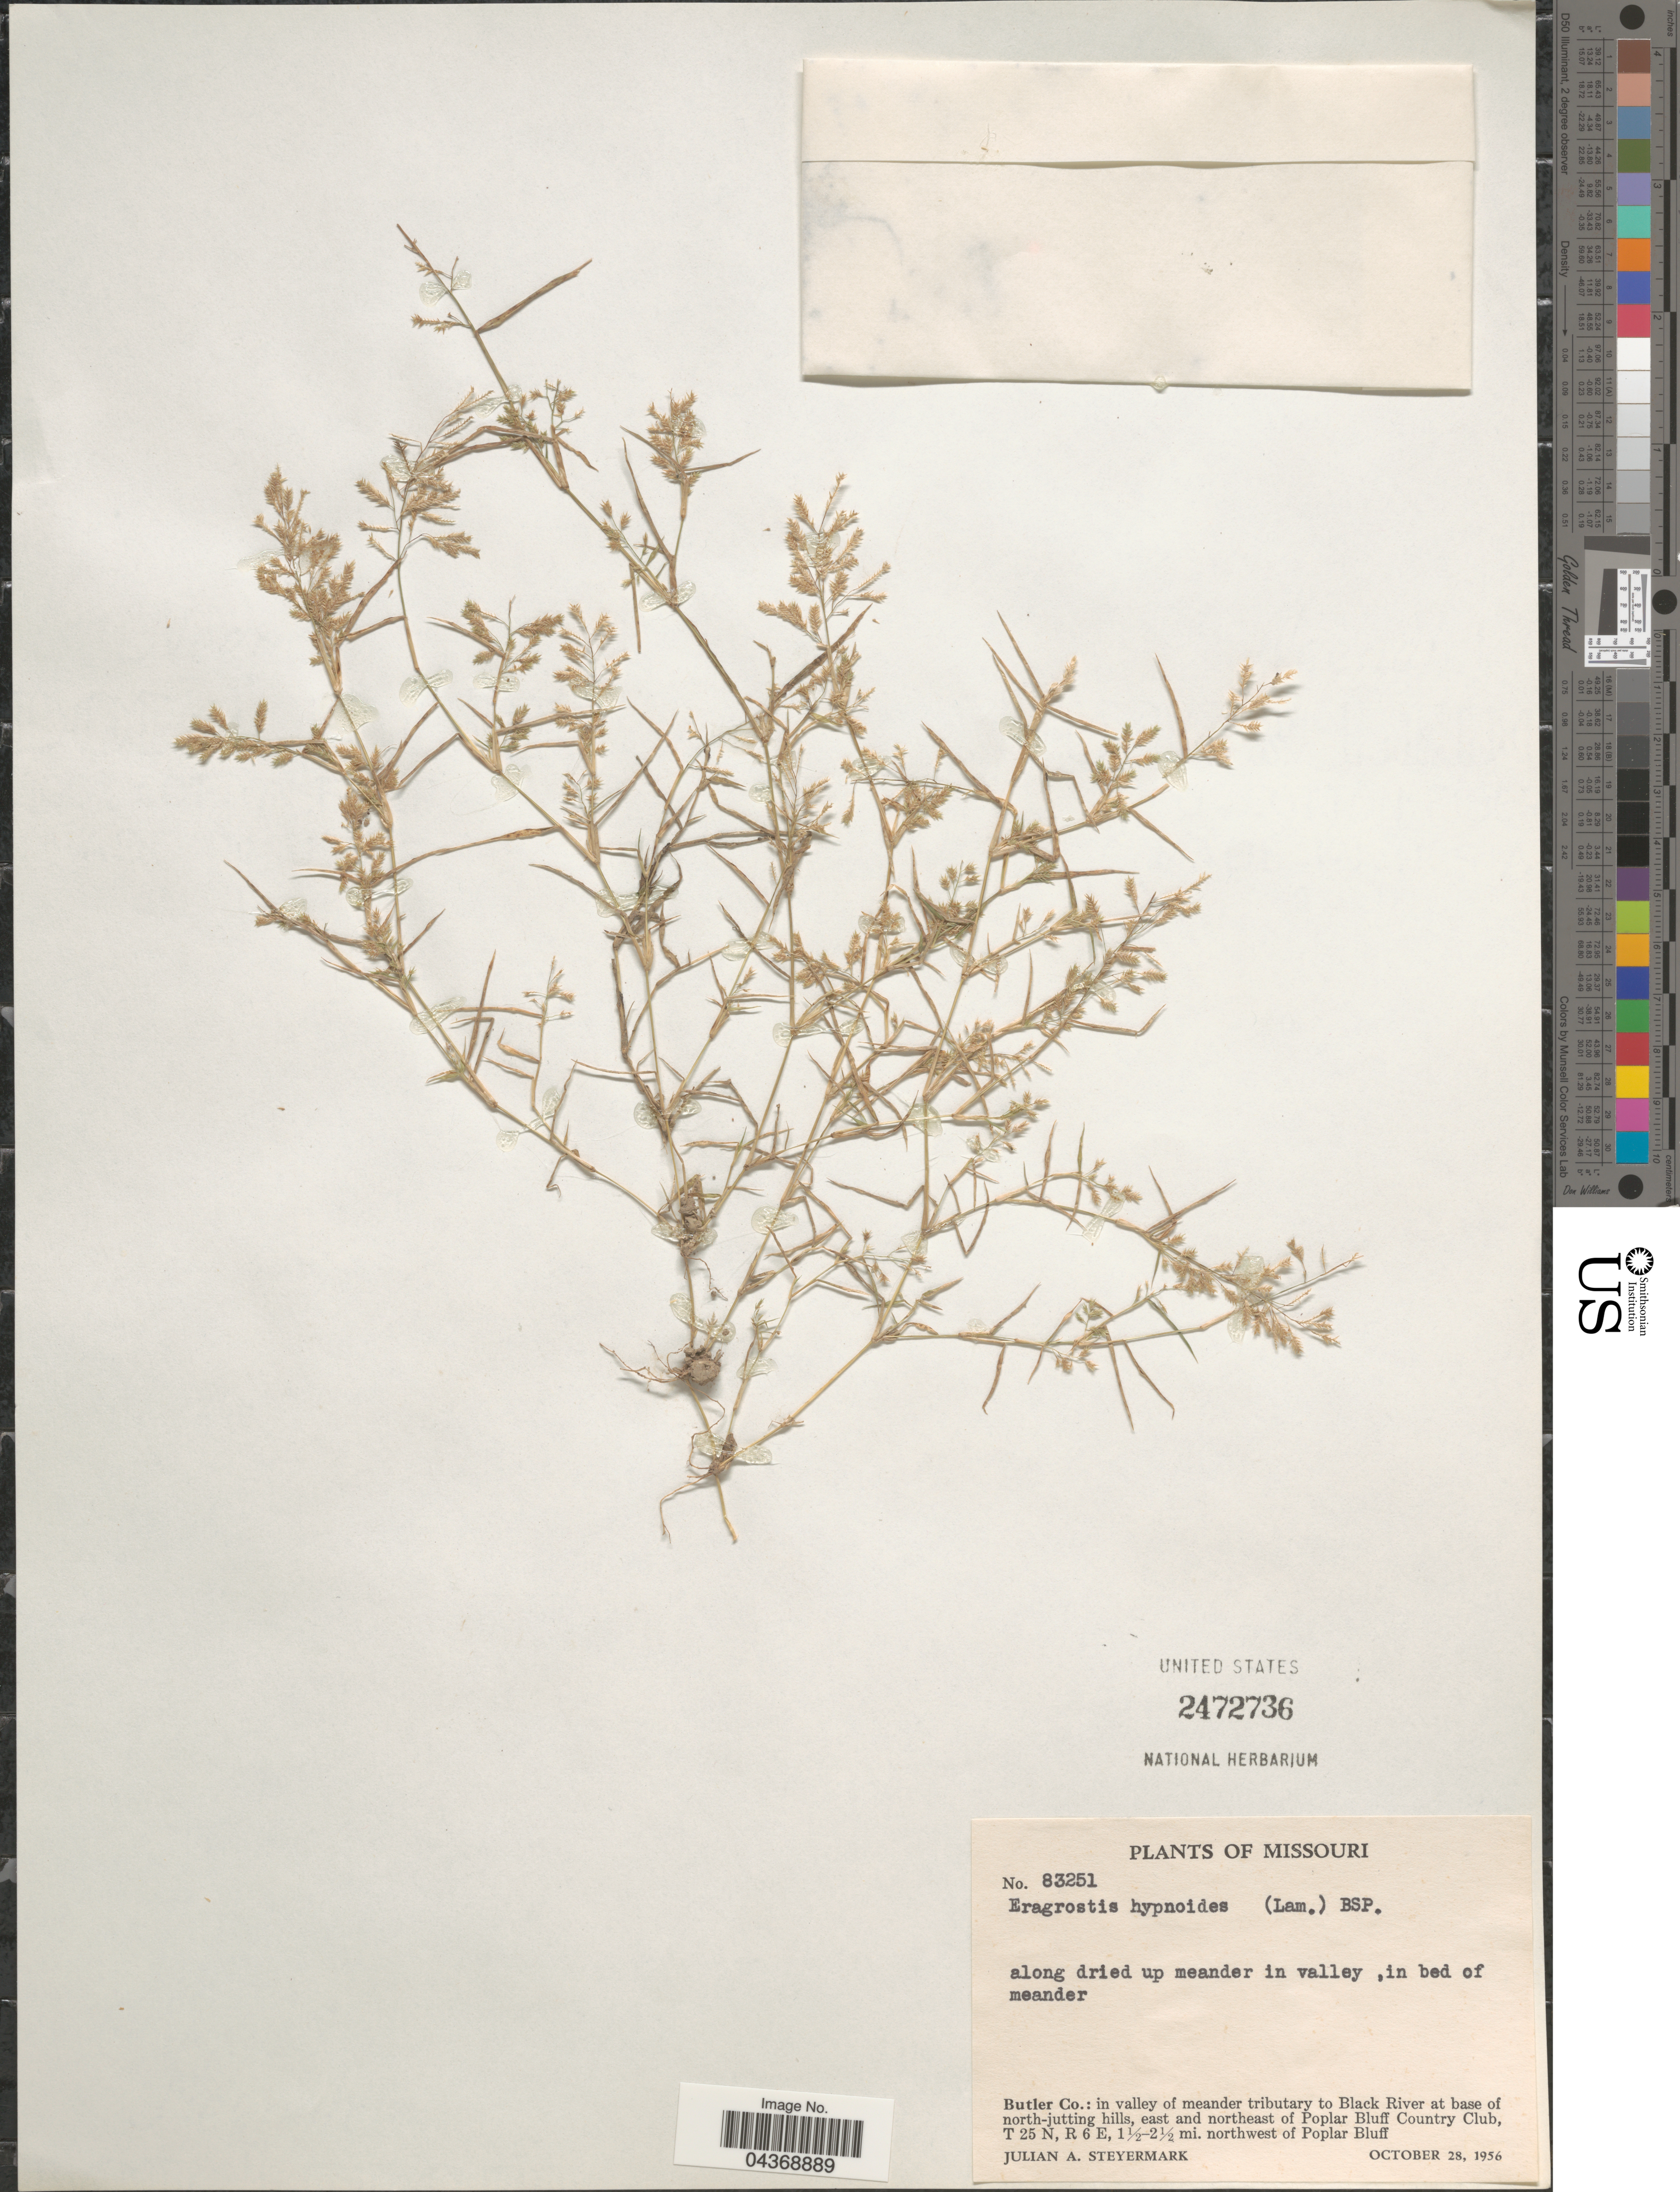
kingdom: Plantae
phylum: Tracheophyta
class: Liliopsida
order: Poales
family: Poaceae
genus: Eragrostis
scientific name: Eragrostis hypnoides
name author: (Lam.) Britton, Stearns & Poggenb.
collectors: J. Steyermark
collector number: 83251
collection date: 1956-10-28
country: United States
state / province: Missouri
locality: Butler Co.: in valley of meander tributary to Black River at base of north-jutting hills, east and northeast of Poplar Bluff Country Club, T 25 N, R 6 E, 1½-2½ mi. northwest of Poplar Bluff.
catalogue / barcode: US 2472736